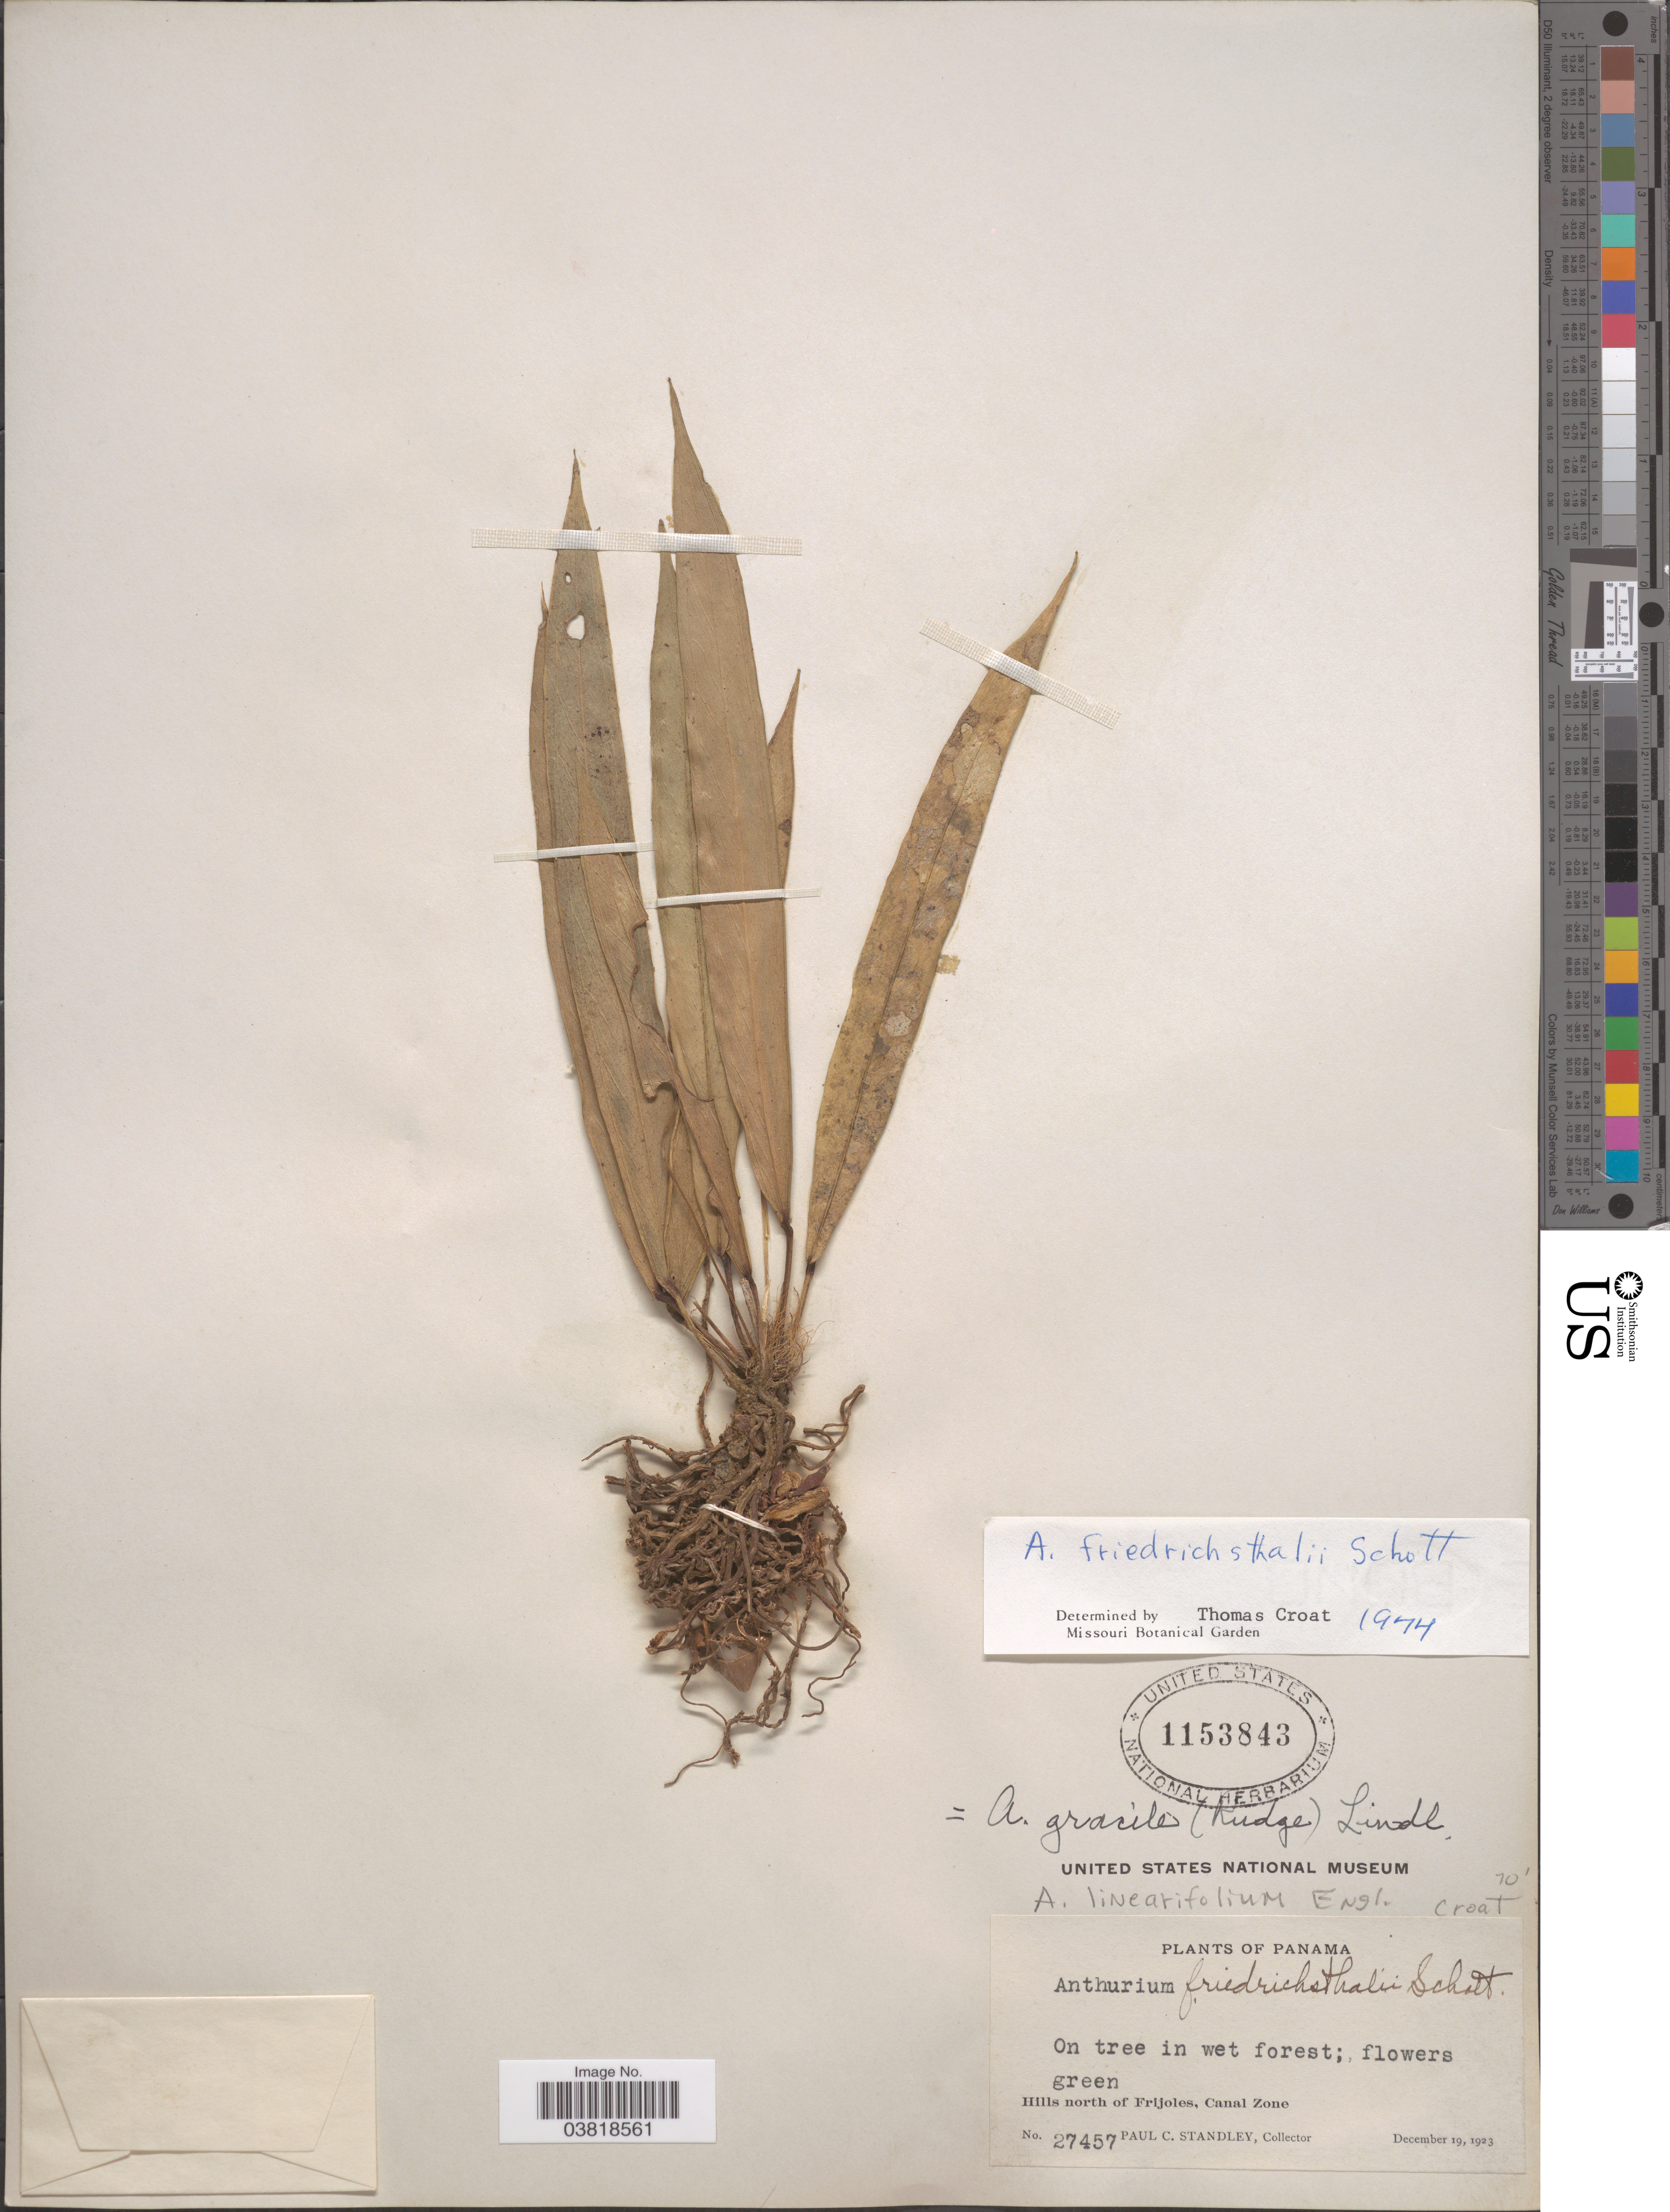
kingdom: Plantae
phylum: Tracheophyta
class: Liliopsida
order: Alismatales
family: Araceae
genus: Anthurium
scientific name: Anthurium friedrichsthalii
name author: Schott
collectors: P. C. Standley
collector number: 27457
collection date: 1923-12-19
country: Panama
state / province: Colón / Panamá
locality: Hills north of Frijoles, Canal Zone.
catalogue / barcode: US 1153843